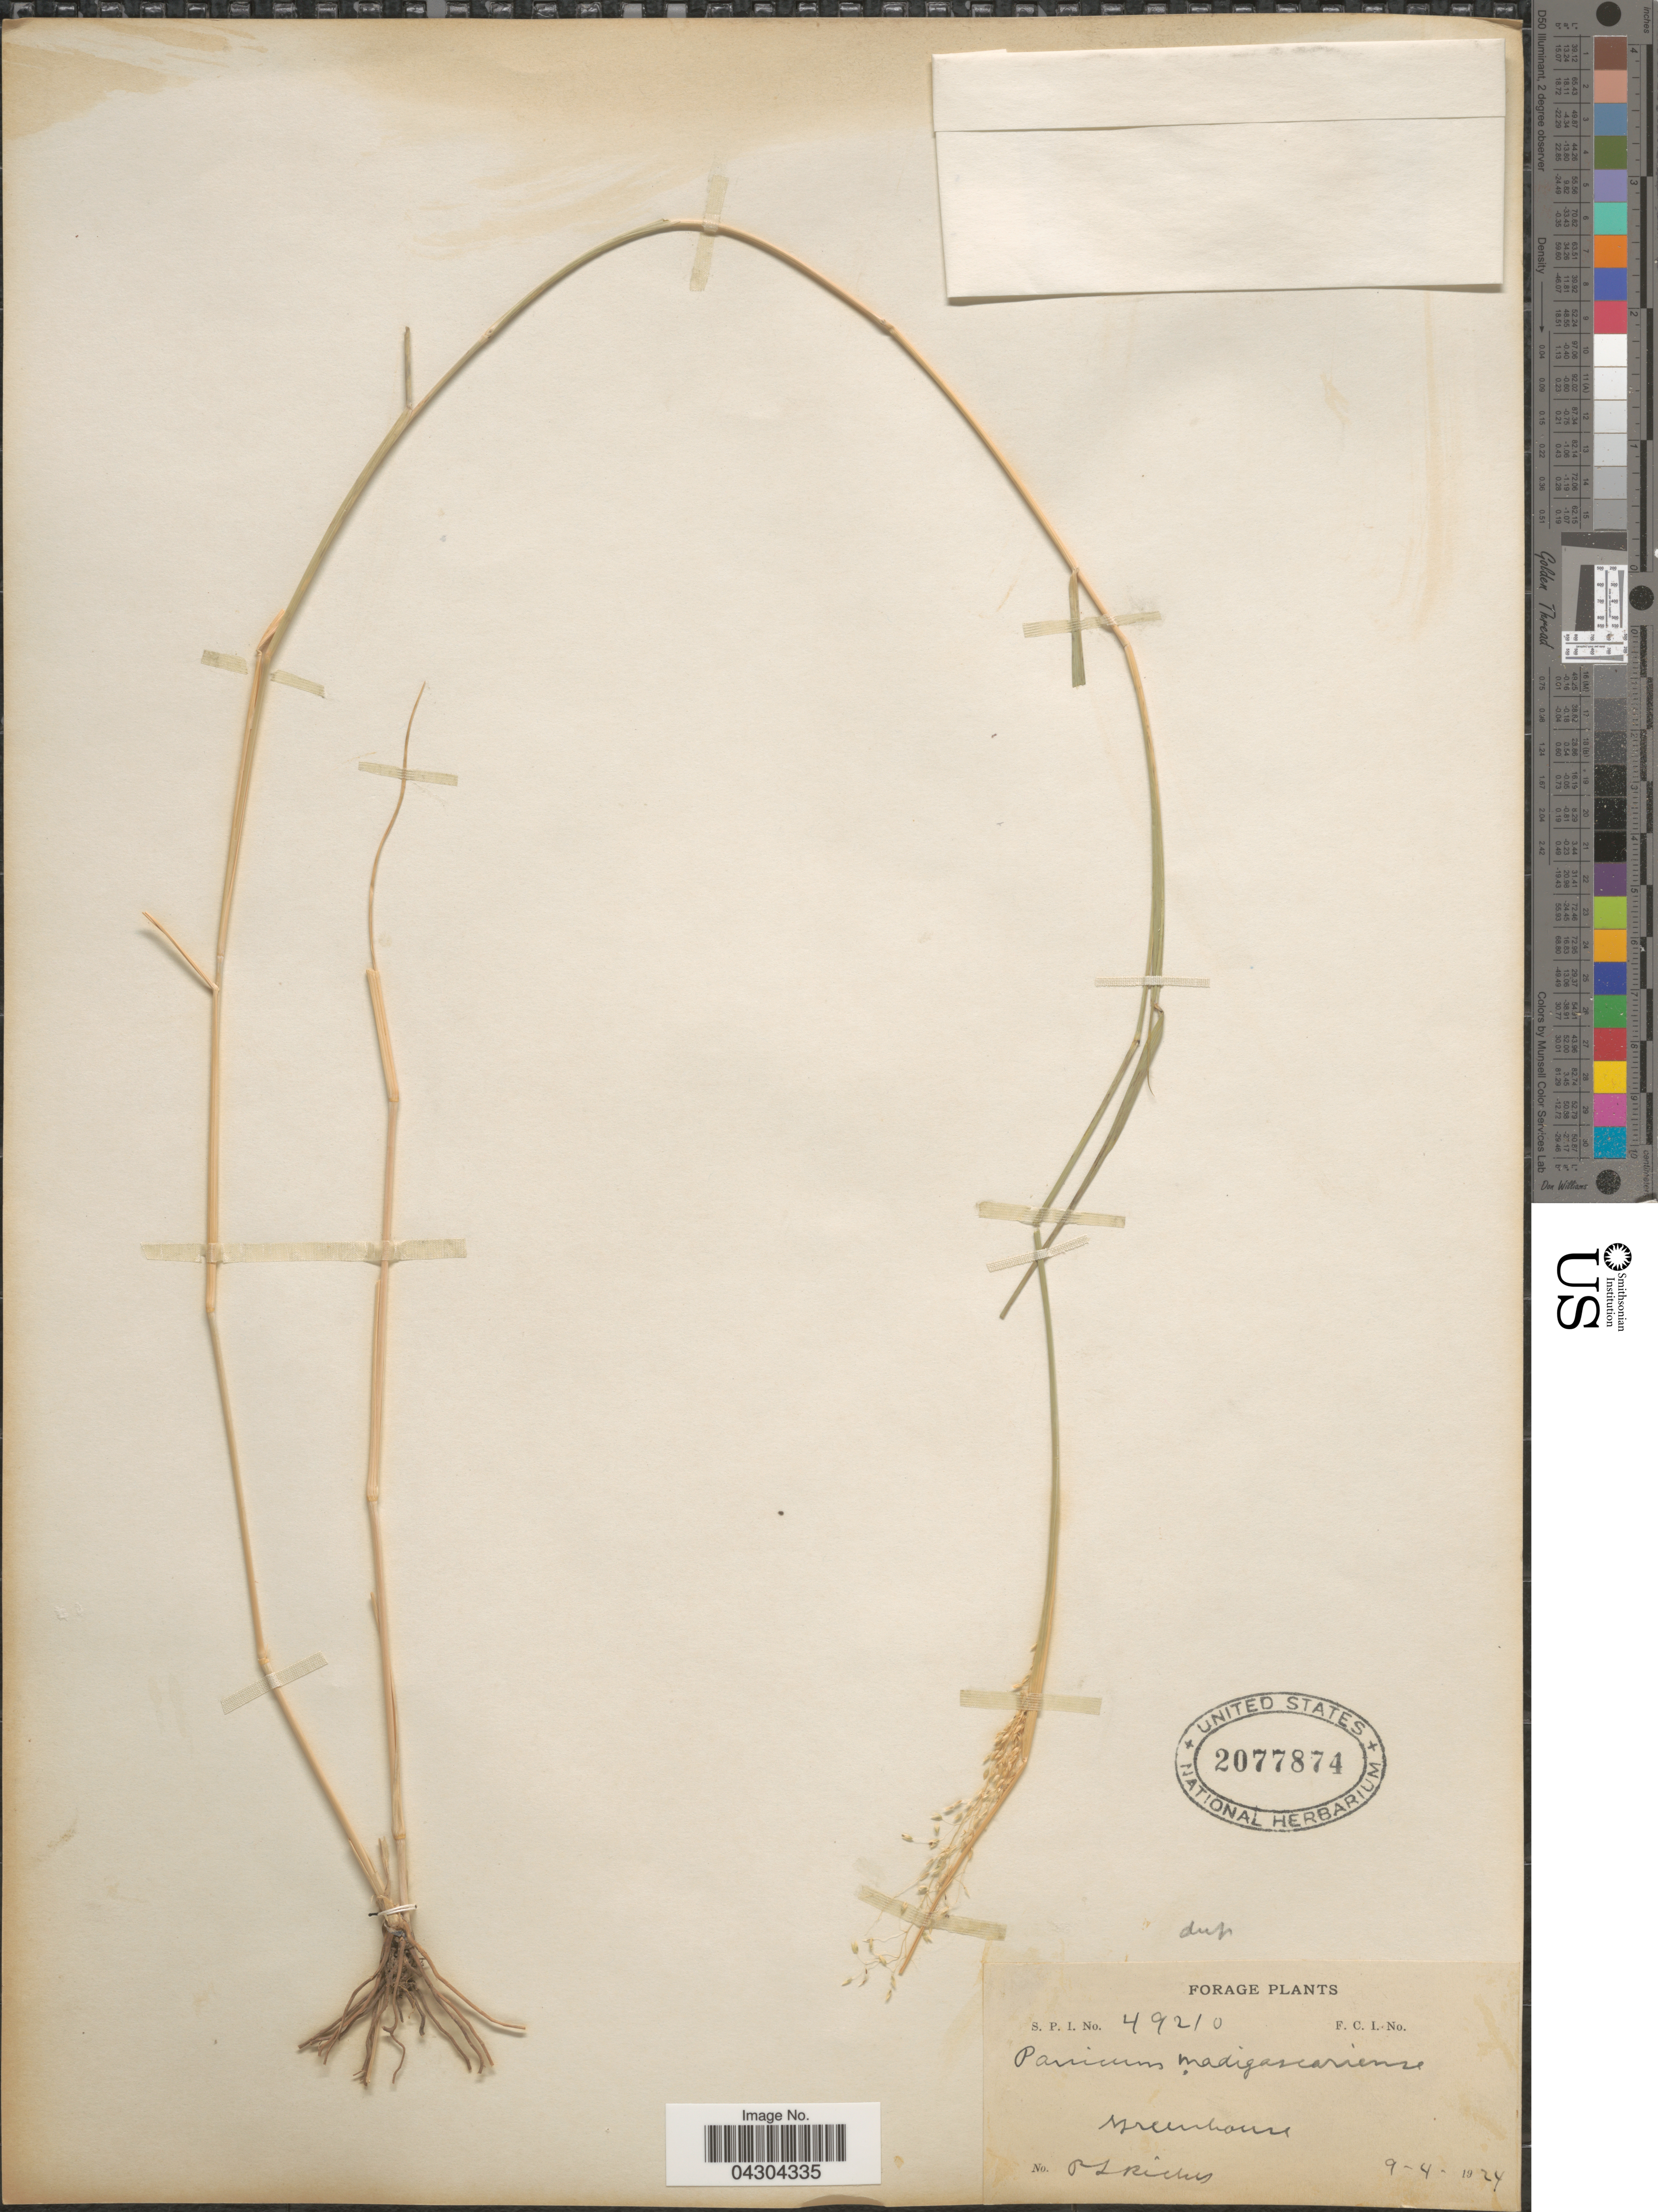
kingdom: Plantae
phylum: Tracheophyta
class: Liliopsida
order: Poales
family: Poaceae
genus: Panicum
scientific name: Panicum sp.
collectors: P. Ricker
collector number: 49210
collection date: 1924-09-04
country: United States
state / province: District of Columbia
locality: Greenhouse.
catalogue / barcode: US 2077874